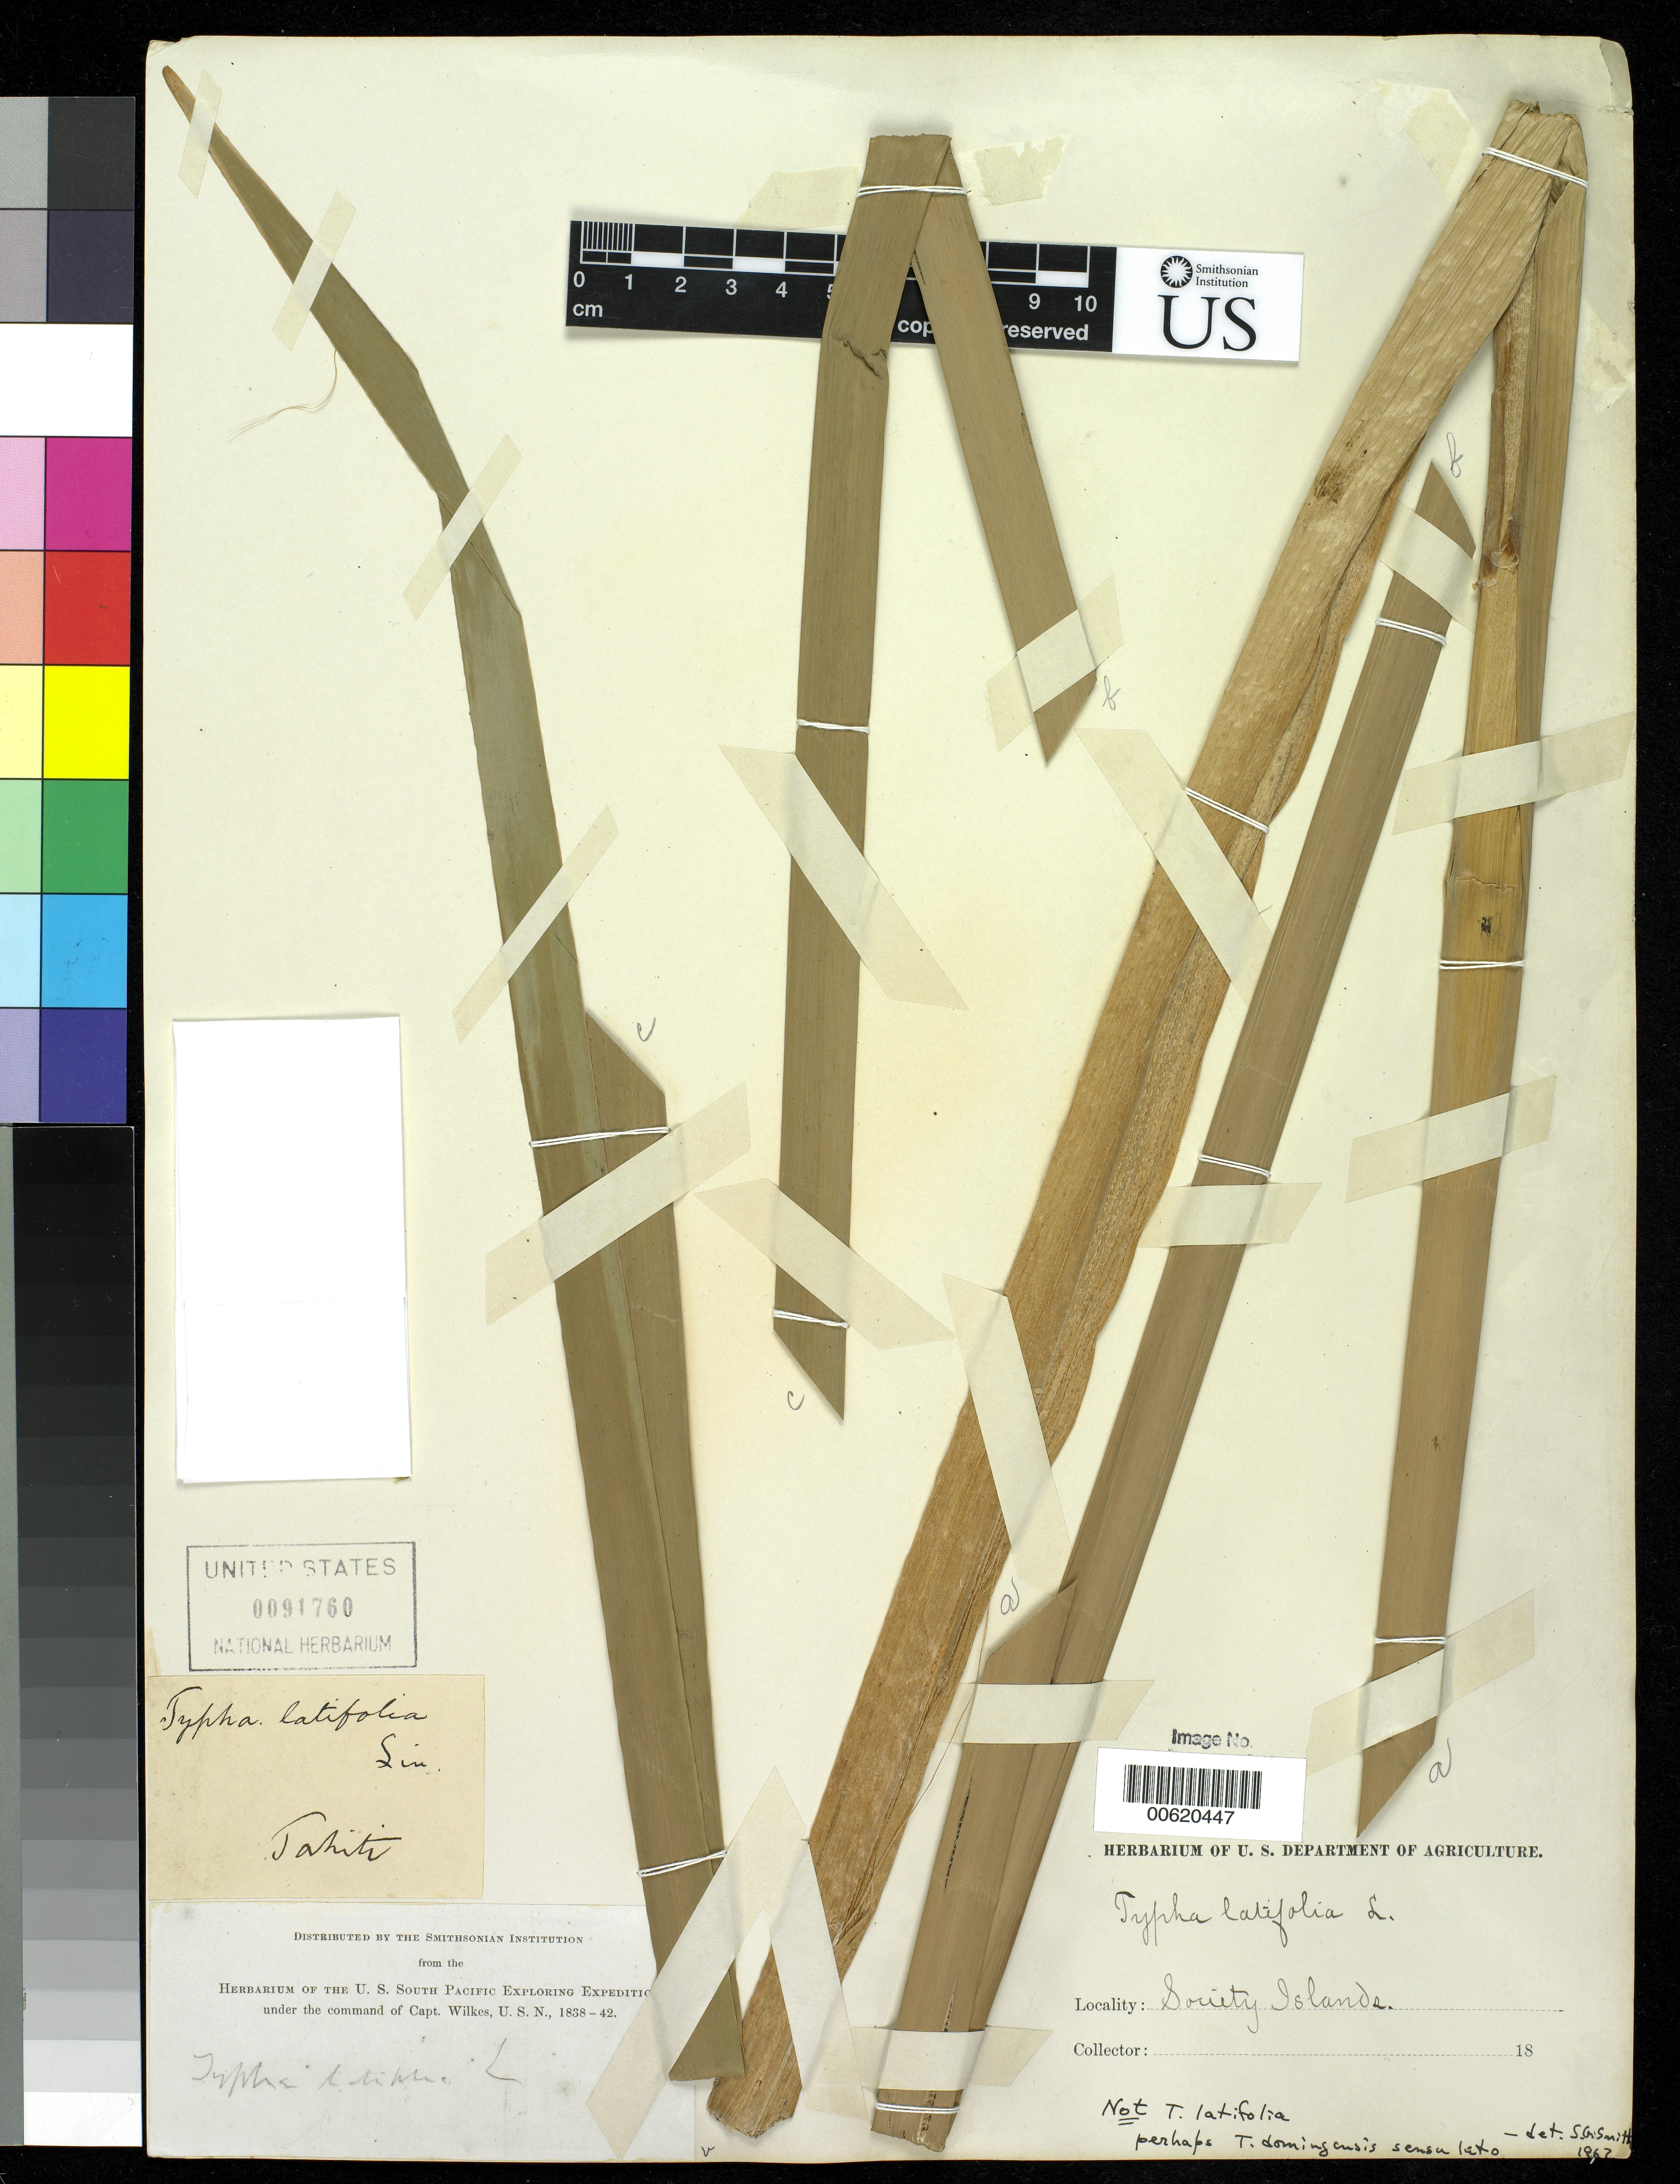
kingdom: Plantae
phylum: Tracheophyta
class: Liliopsida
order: Poales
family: Typhaceae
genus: Typha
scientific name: Typha sp.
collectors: Wilkes Explor. Exped.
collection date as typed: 1838 to -- --- 1842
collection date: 1838/1842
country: French Polynesia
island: Tahiti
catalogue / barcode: US 91760